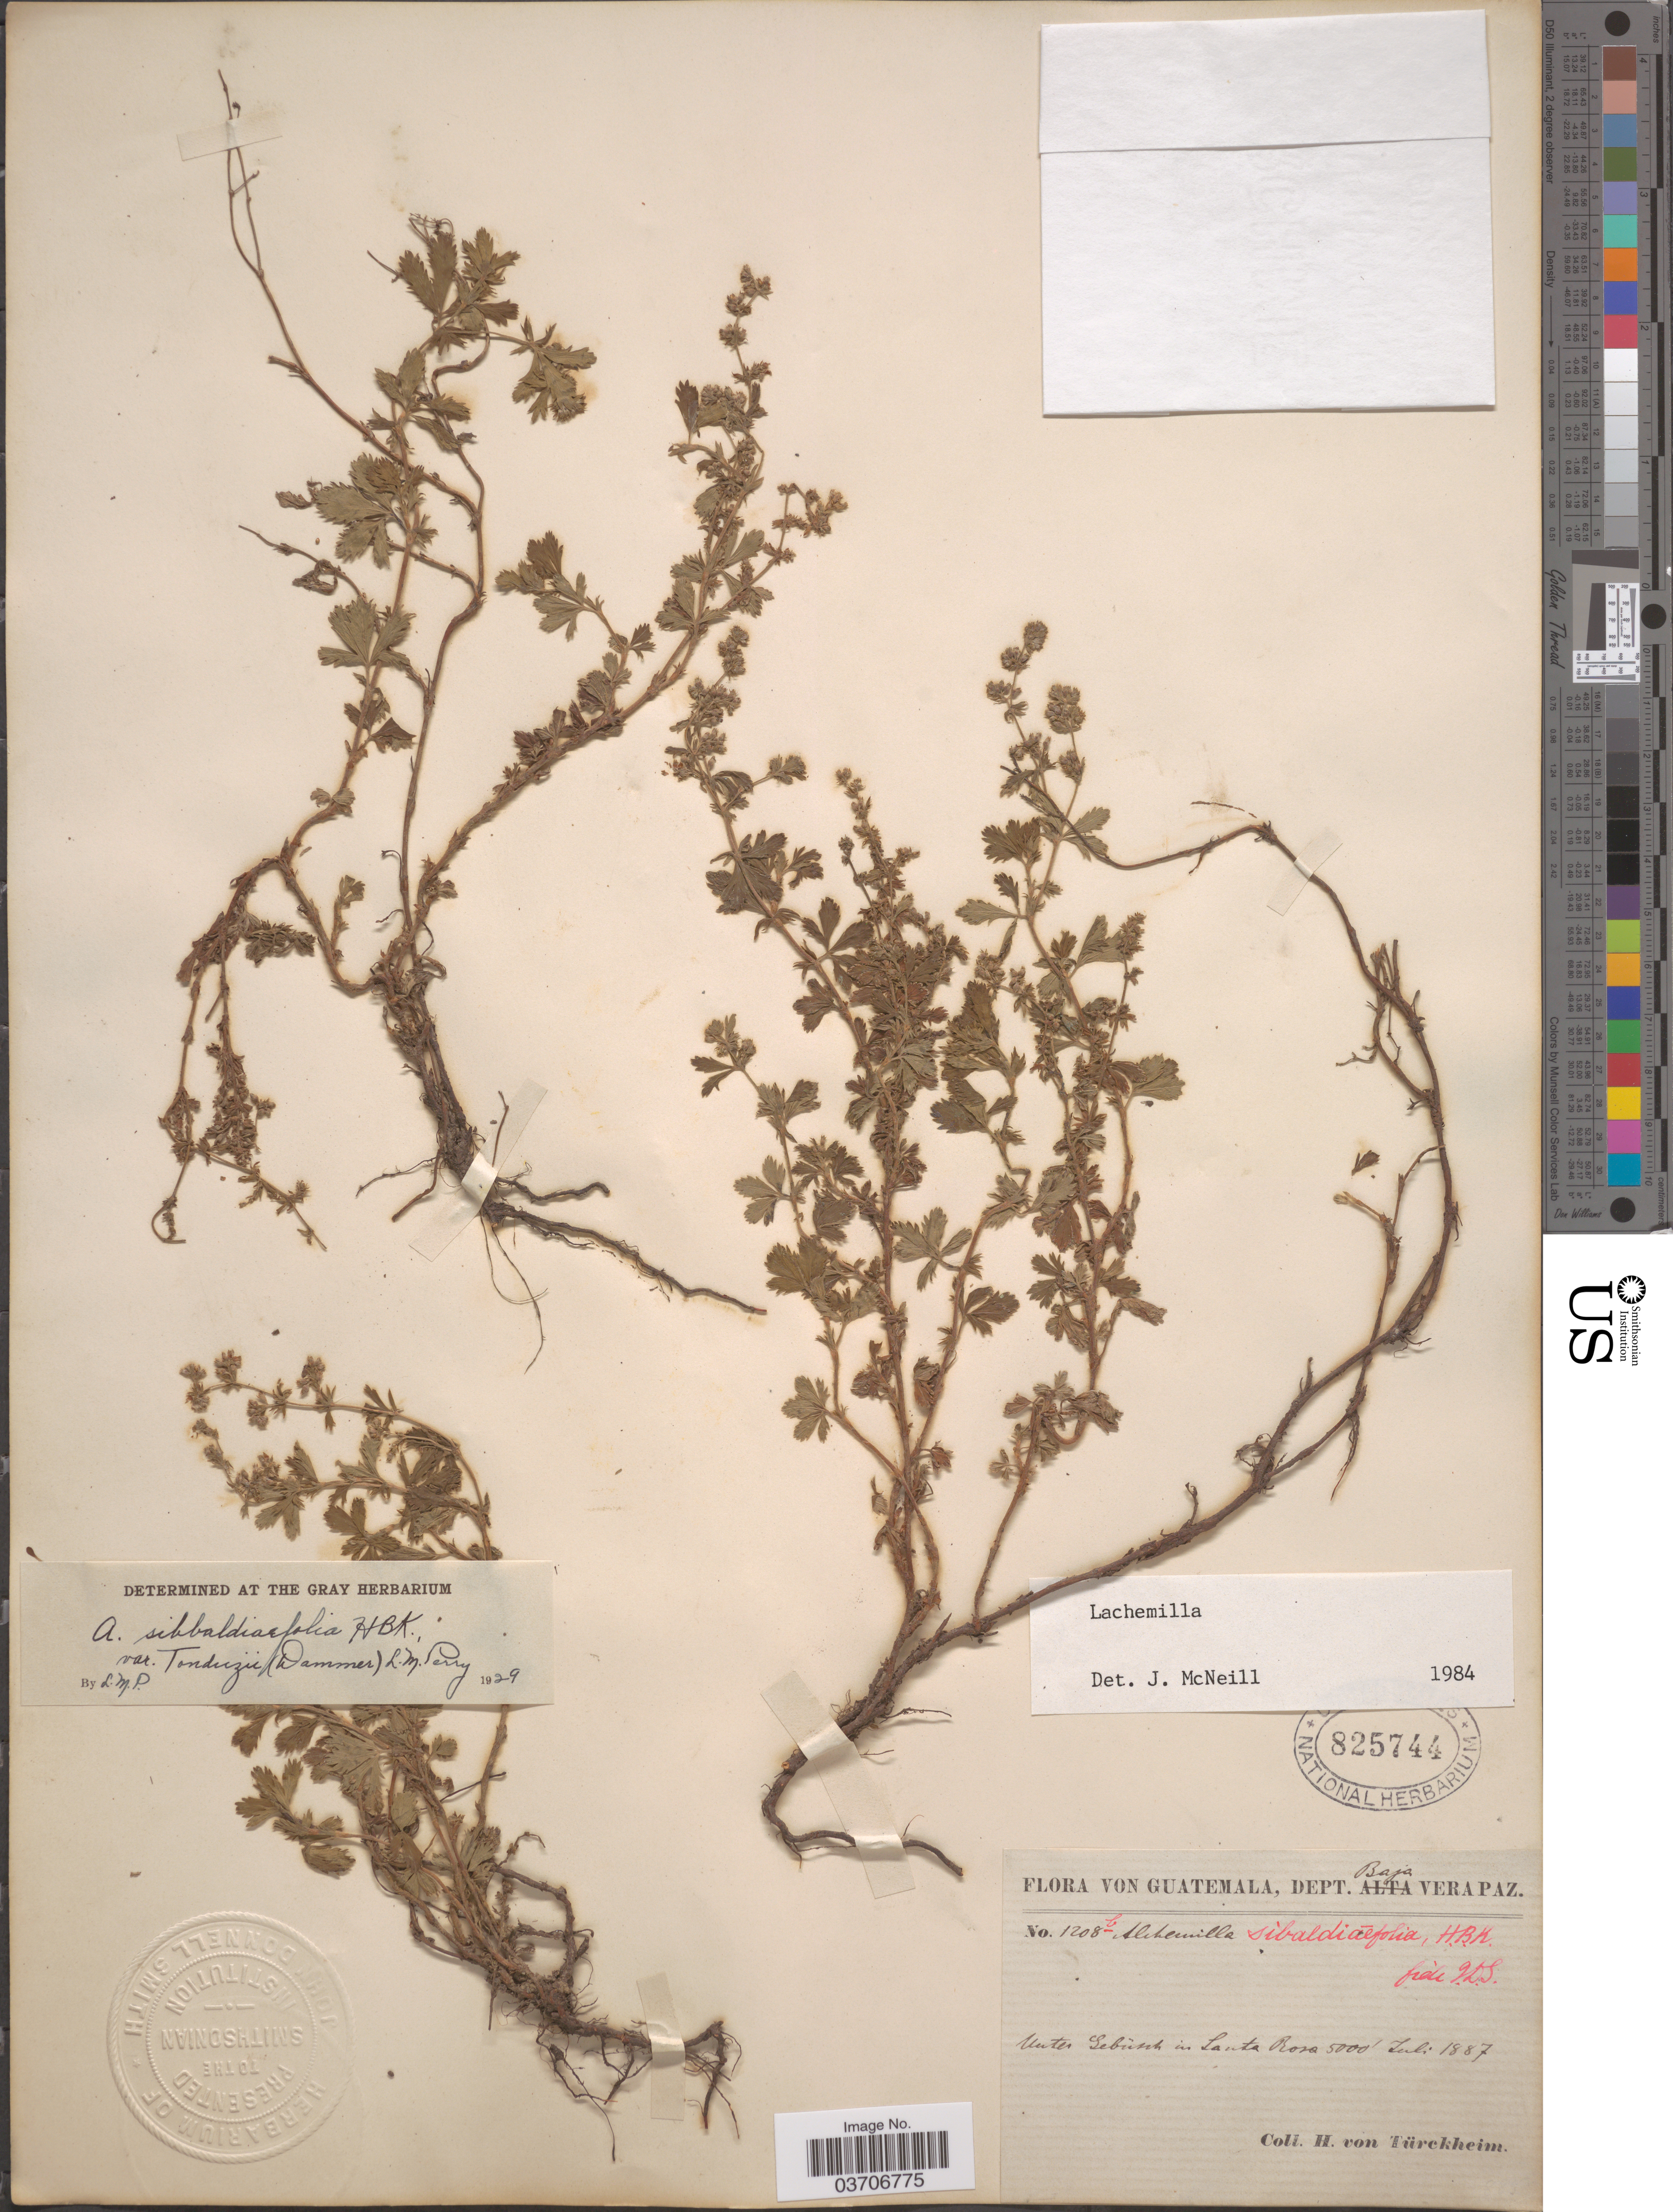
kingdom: Plantae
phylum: Tracheophyta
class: Magnoliopsida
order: Rosales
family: Rosaceae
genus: Lachemilla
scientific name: Lachemilla sp.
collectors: H. von Türckheim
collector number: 1208b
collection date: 1887-07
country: Guatemala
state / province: Baja Verapaz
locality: Dept. Baja Vera Paz. Unter Gebüsch in Santa Rosa.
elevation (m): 1524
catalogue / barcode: US 825744